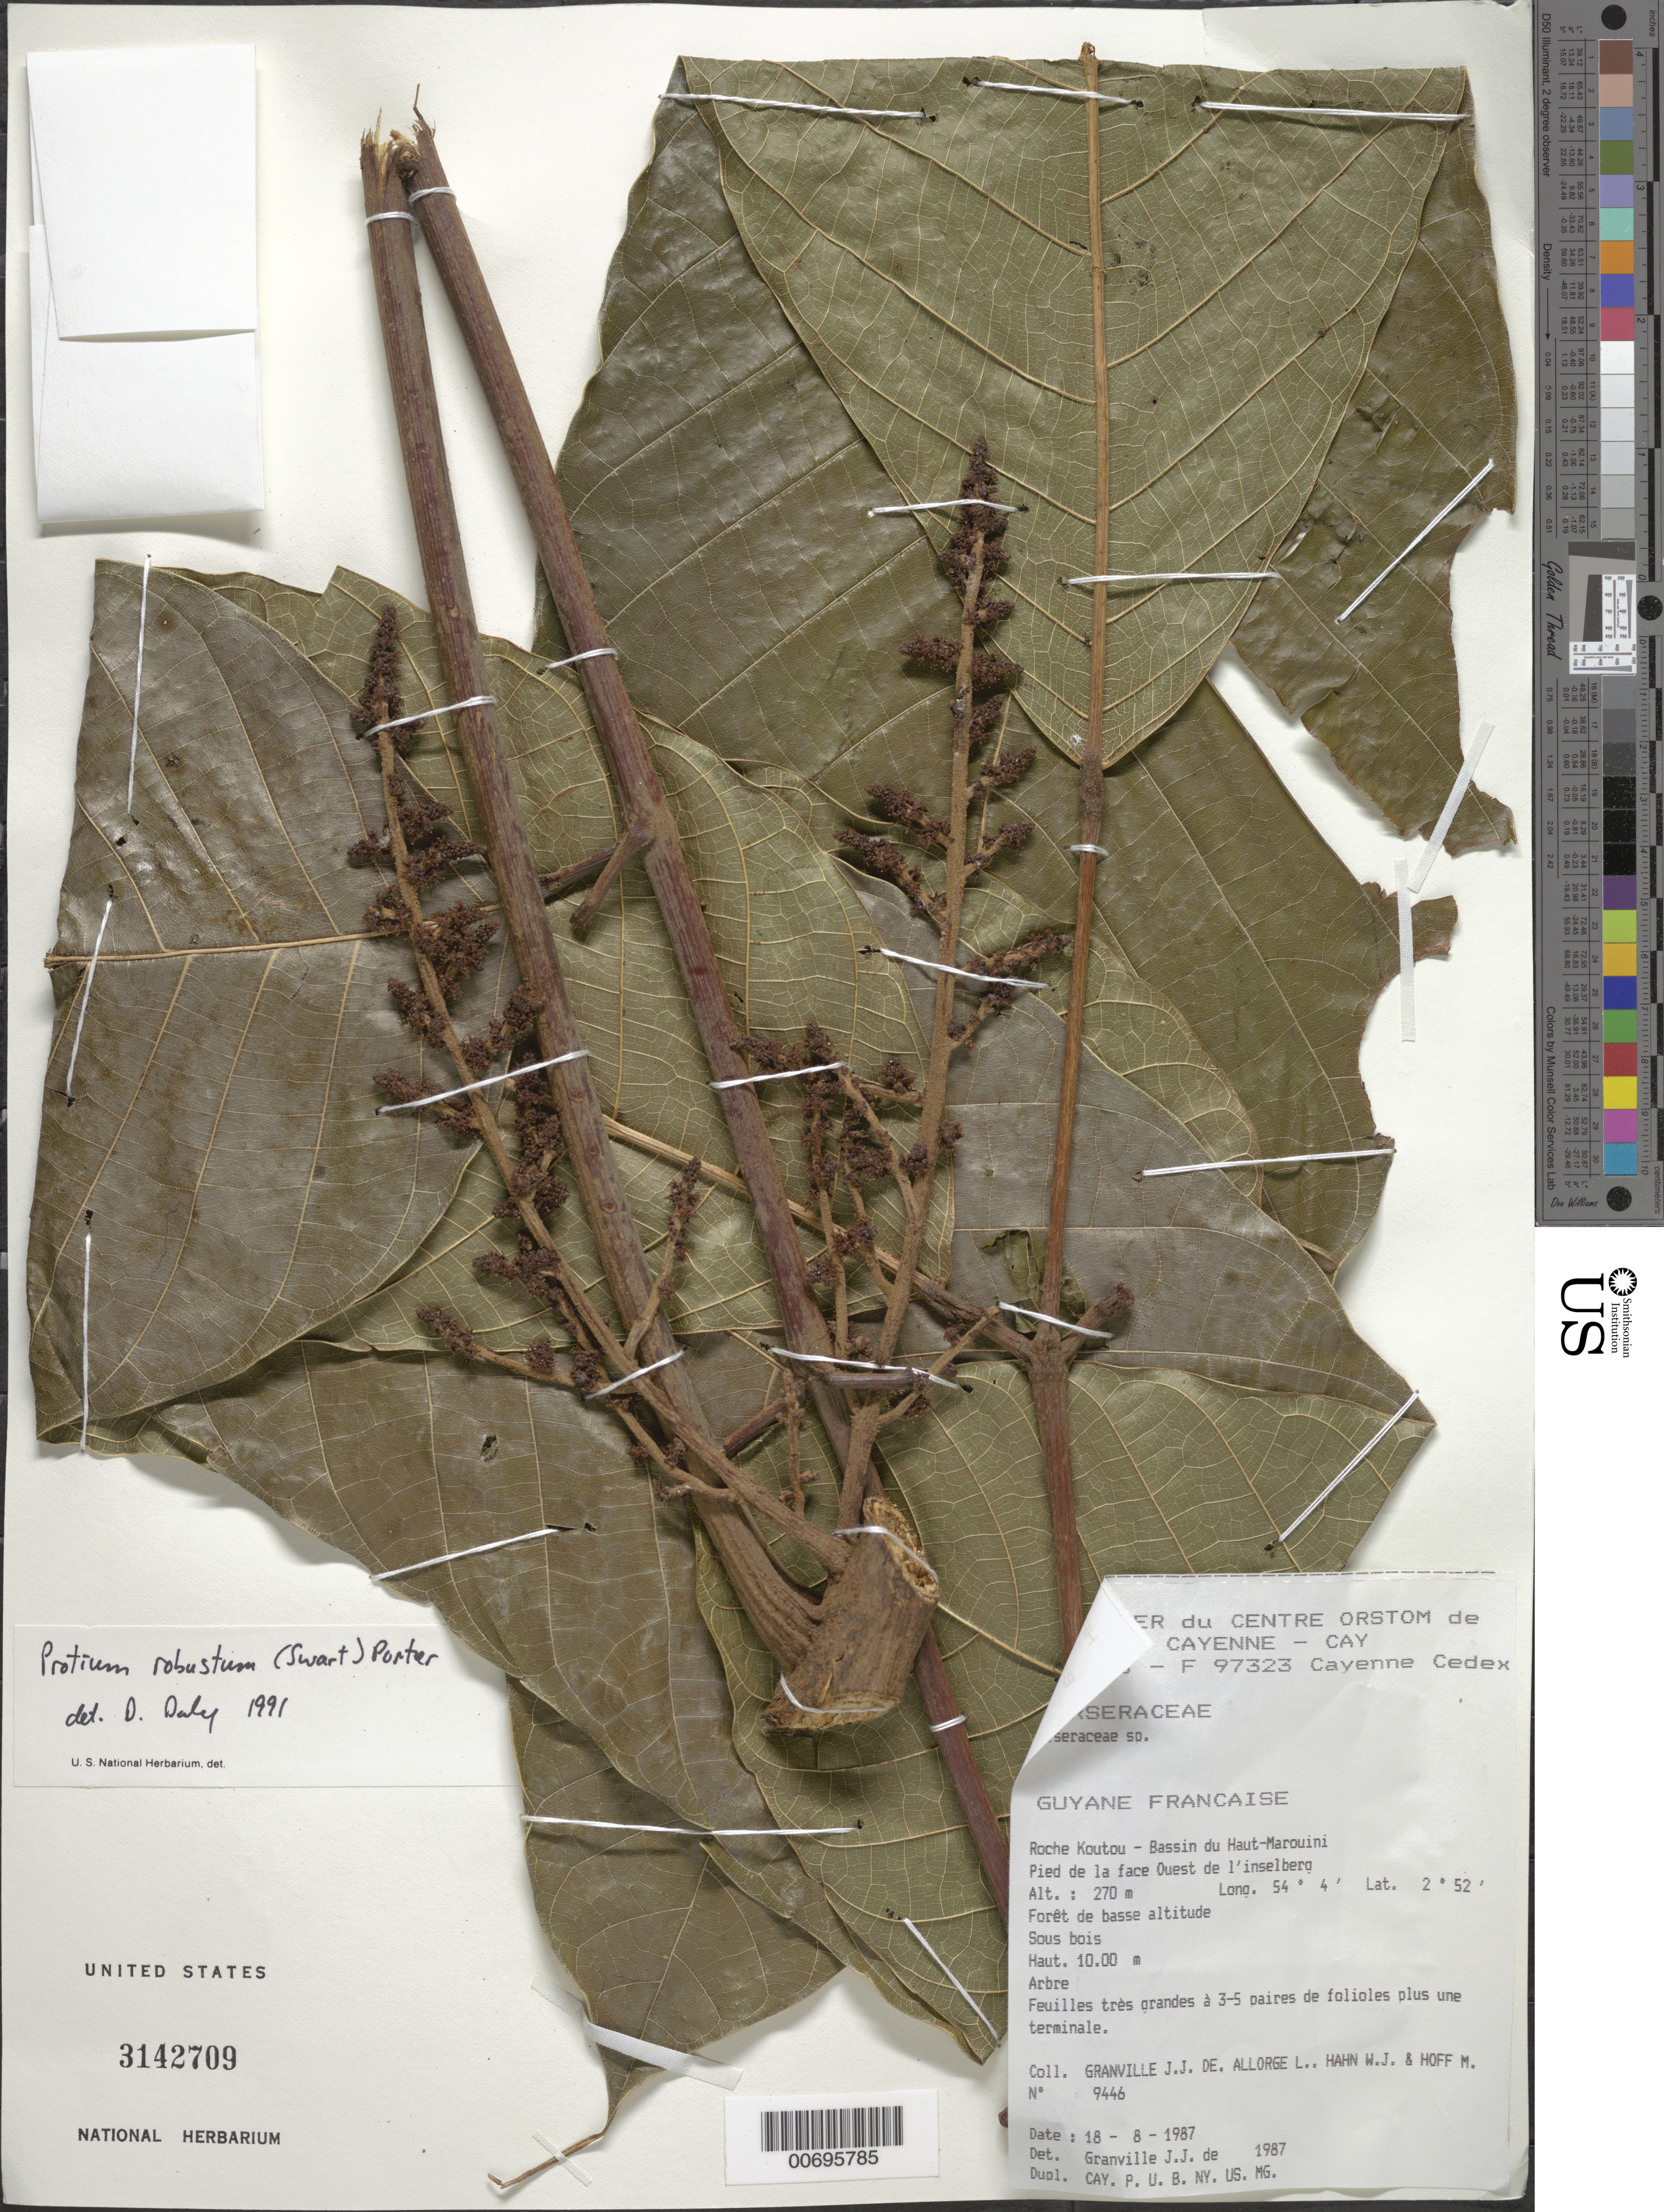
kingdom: Plantae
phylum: Tracheophyta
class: Magnoliopsida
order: Sapindales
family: Burseraceae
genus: Protium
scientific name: Protium robustum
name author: (Swart) D.M. Porter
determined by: Daly, D. C.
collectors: J.-J. de Granville, L. Allorge, W. J. Hahn & M. Hoff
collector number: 9446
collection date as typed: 18-Aug-87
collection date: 1987-08-18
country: French Guiana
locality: Roche Koutou, Bassin du Haut-Marouini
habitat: Forêt de basse altitude . Sous bois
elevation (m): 270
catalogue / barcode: US 3142709